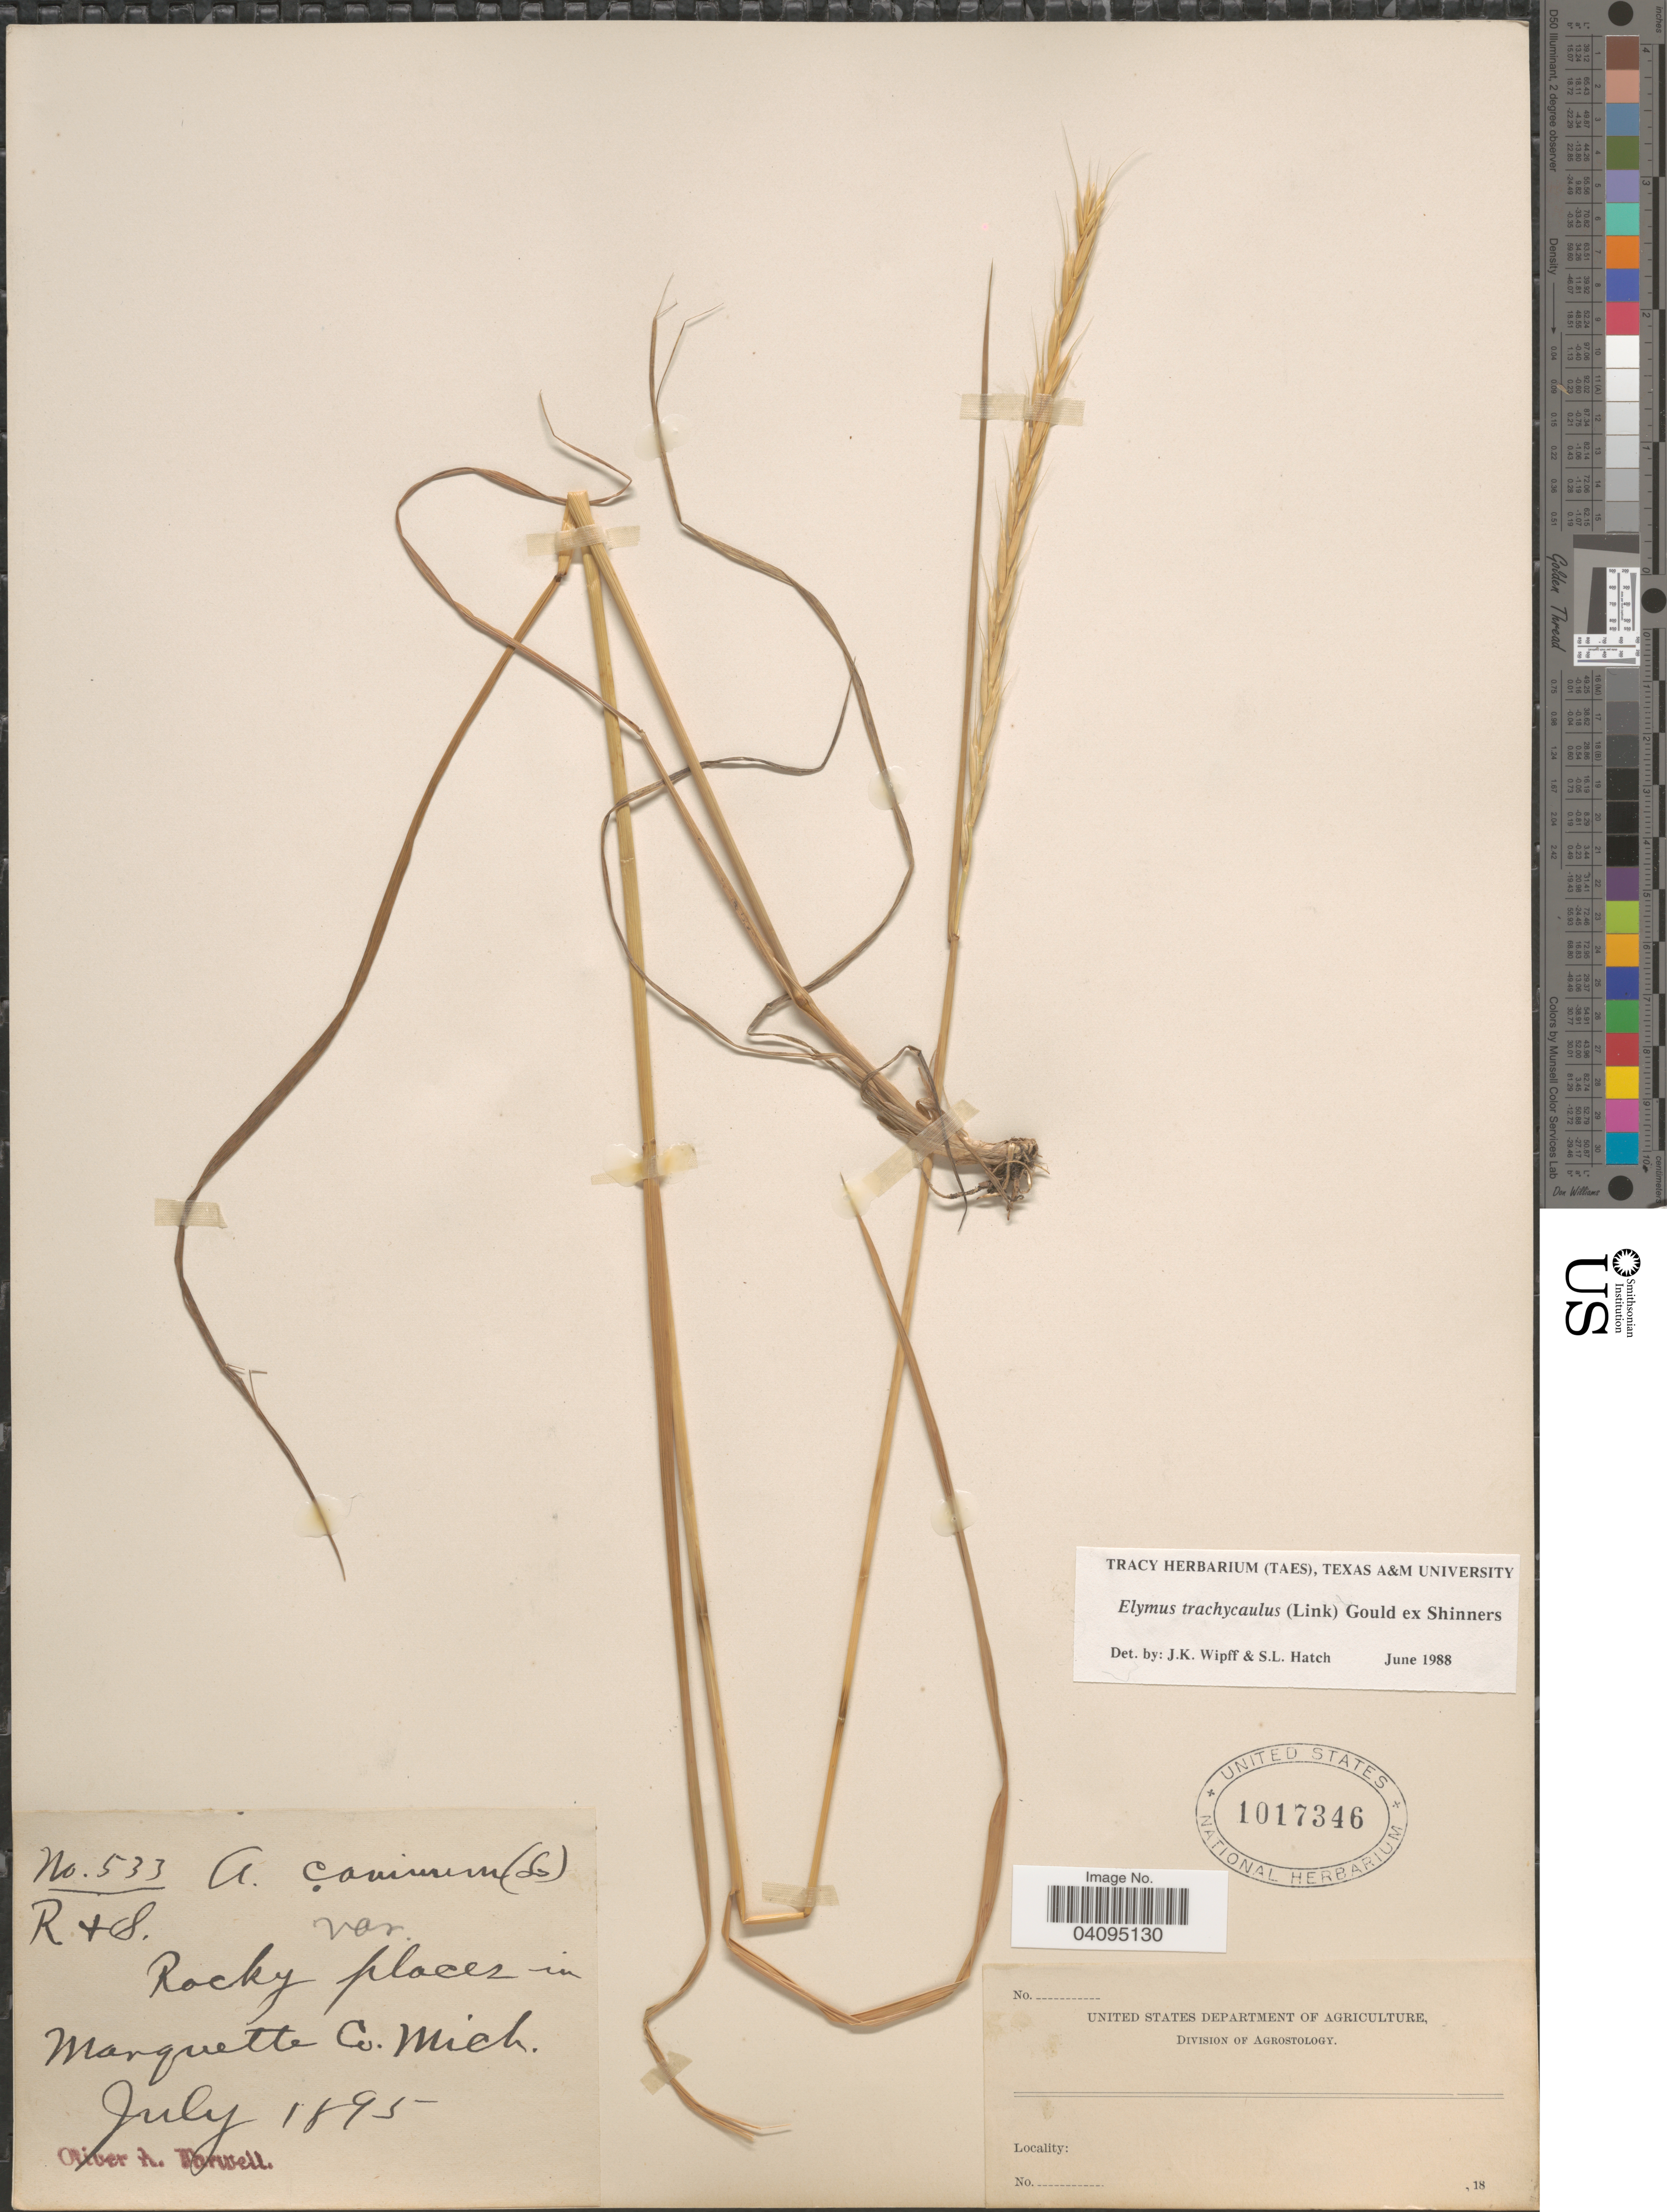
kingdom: Plantae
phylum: Tracheophyta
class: Liliopsida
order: Poales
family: Poaceae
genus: Elymus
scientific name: Elymus trachycaulus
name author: (Link) Gould ex Shinners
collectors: O. Farwell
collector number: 533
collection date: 1895-07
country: United States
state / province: Michigan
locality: Rocky places in Marquette Co.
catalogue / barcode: US 1017346